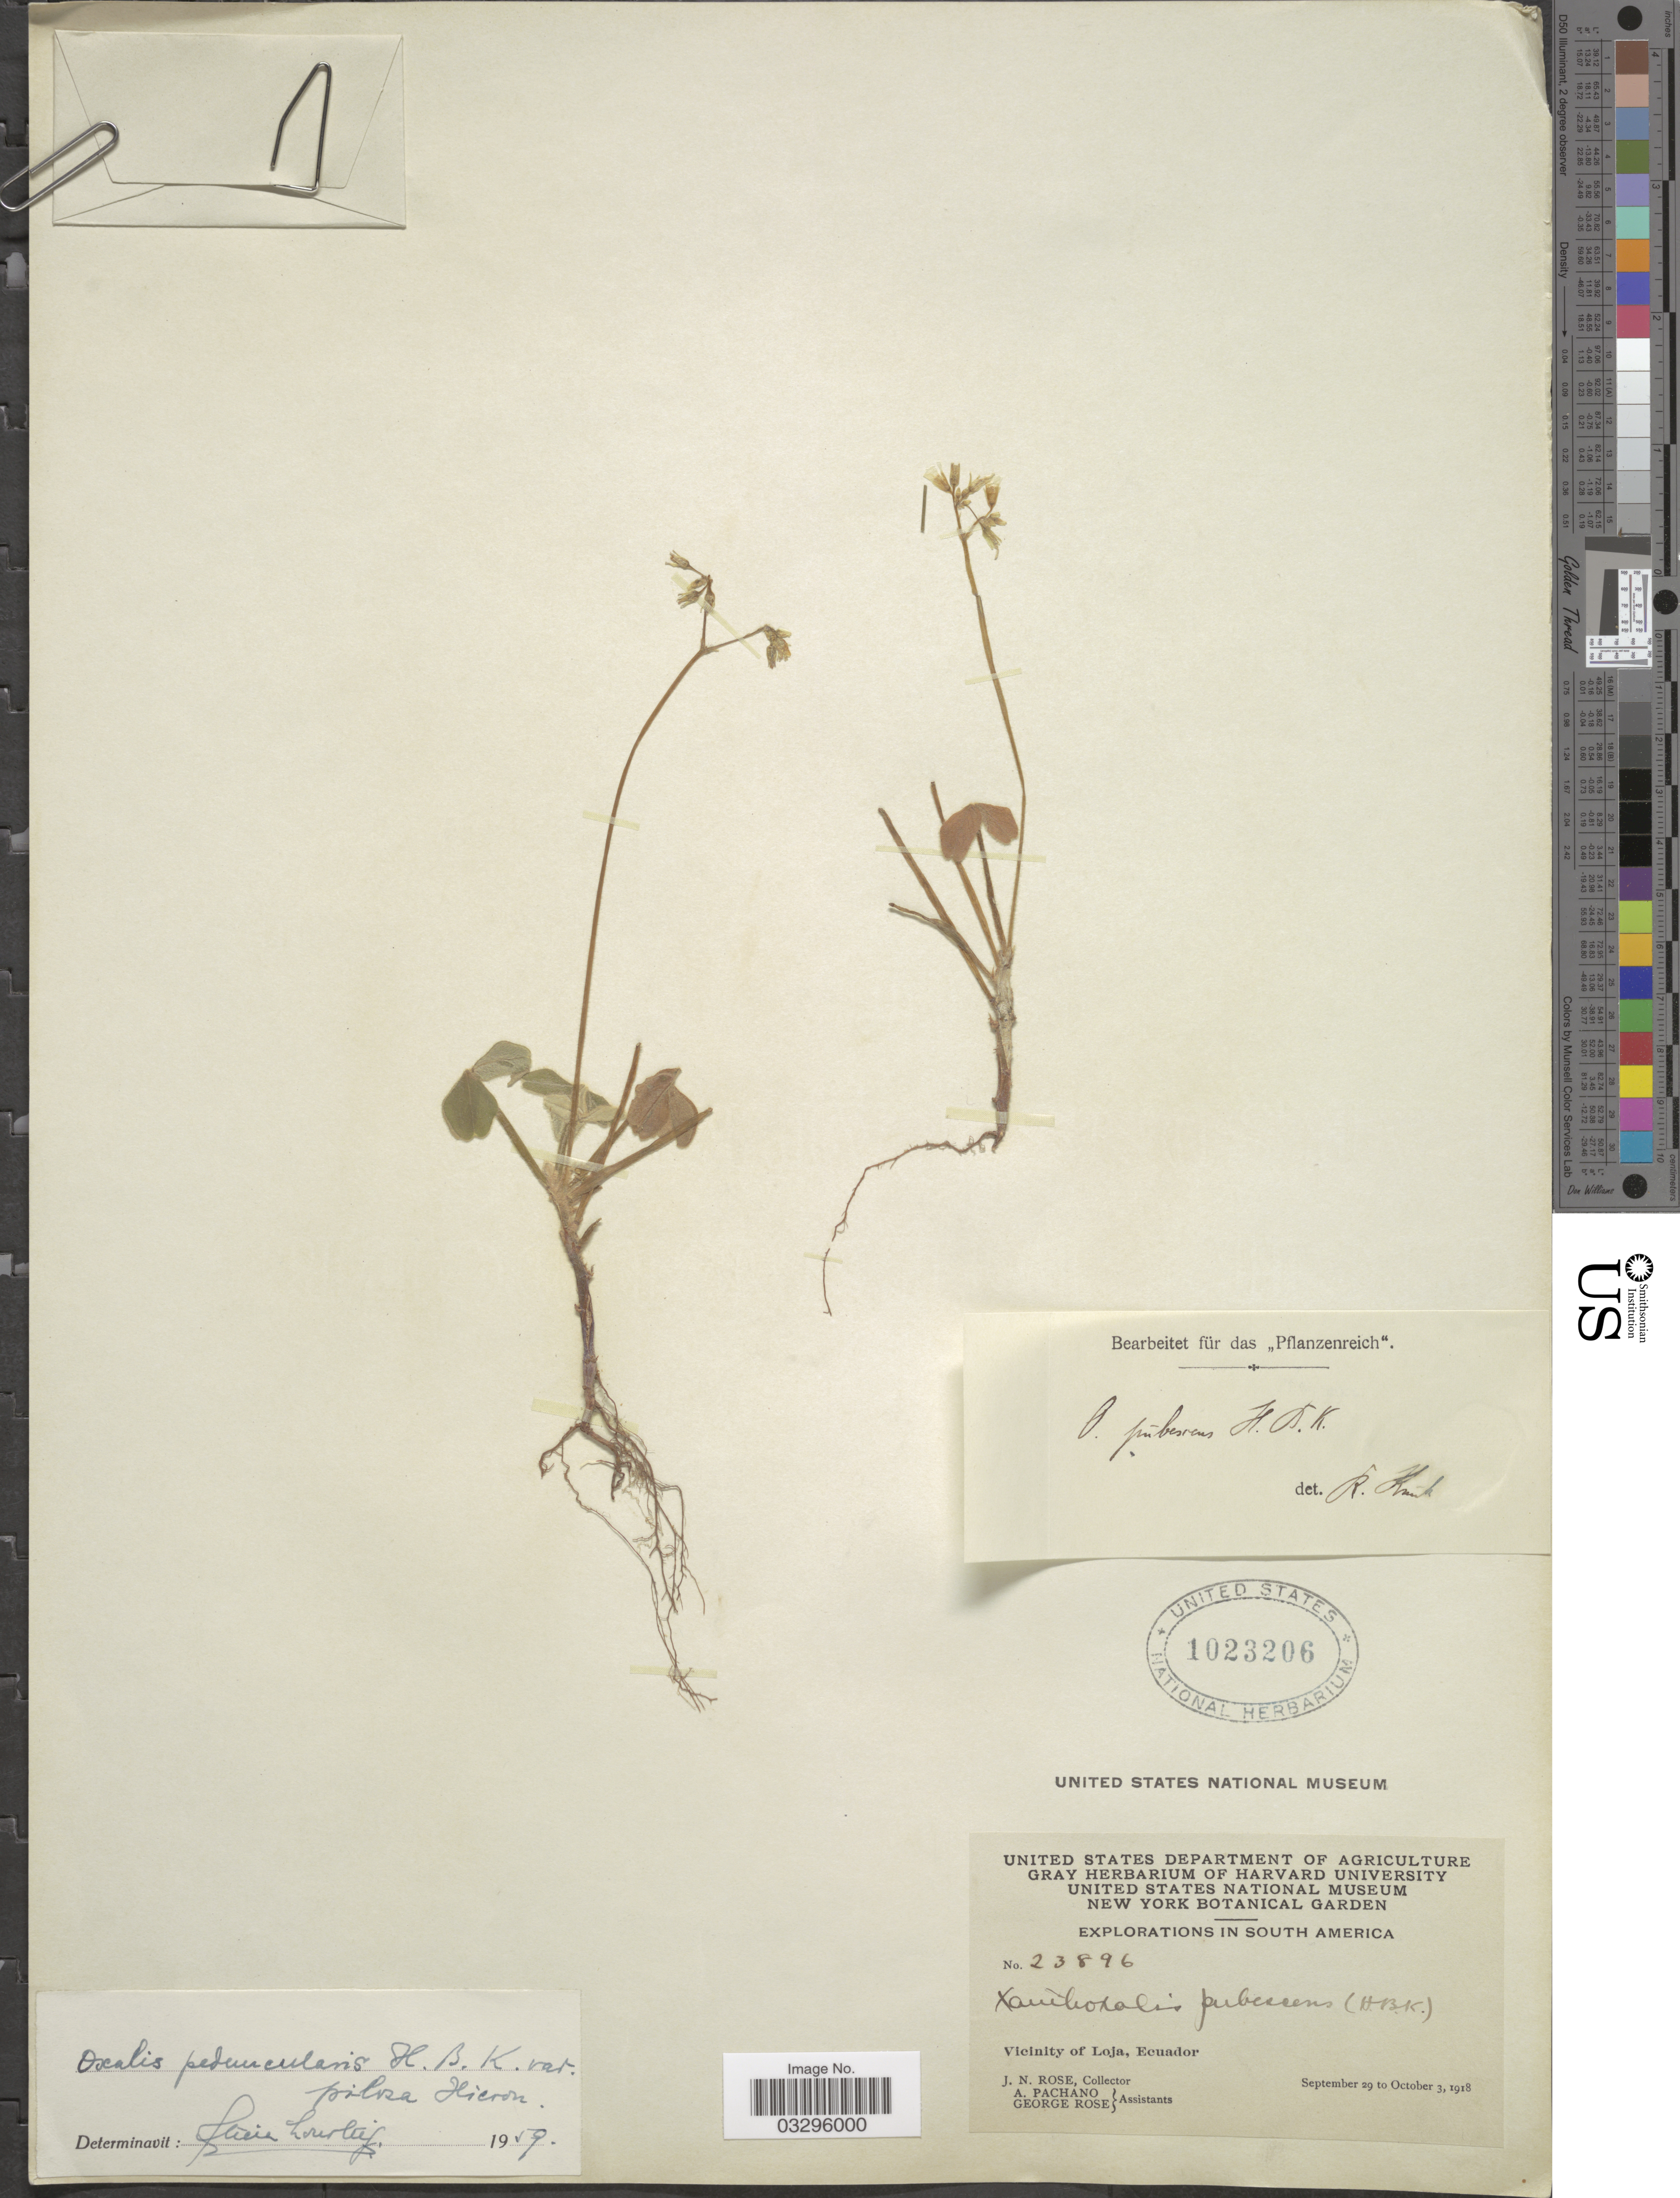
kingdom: Plantae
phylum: Tracheophyta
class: Magnoliopsida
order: Oxalidales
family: Oxalidaceae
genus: Oxalis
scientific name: Oxalis peduncularis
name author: Kunth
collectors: J. N. Rose, A. Pachano & G. Rose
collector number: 23896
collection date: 1918-09-29/1918-10-03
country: Ecuador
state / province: Loja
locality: Vicinity of Loja.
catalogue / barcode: US 1023206